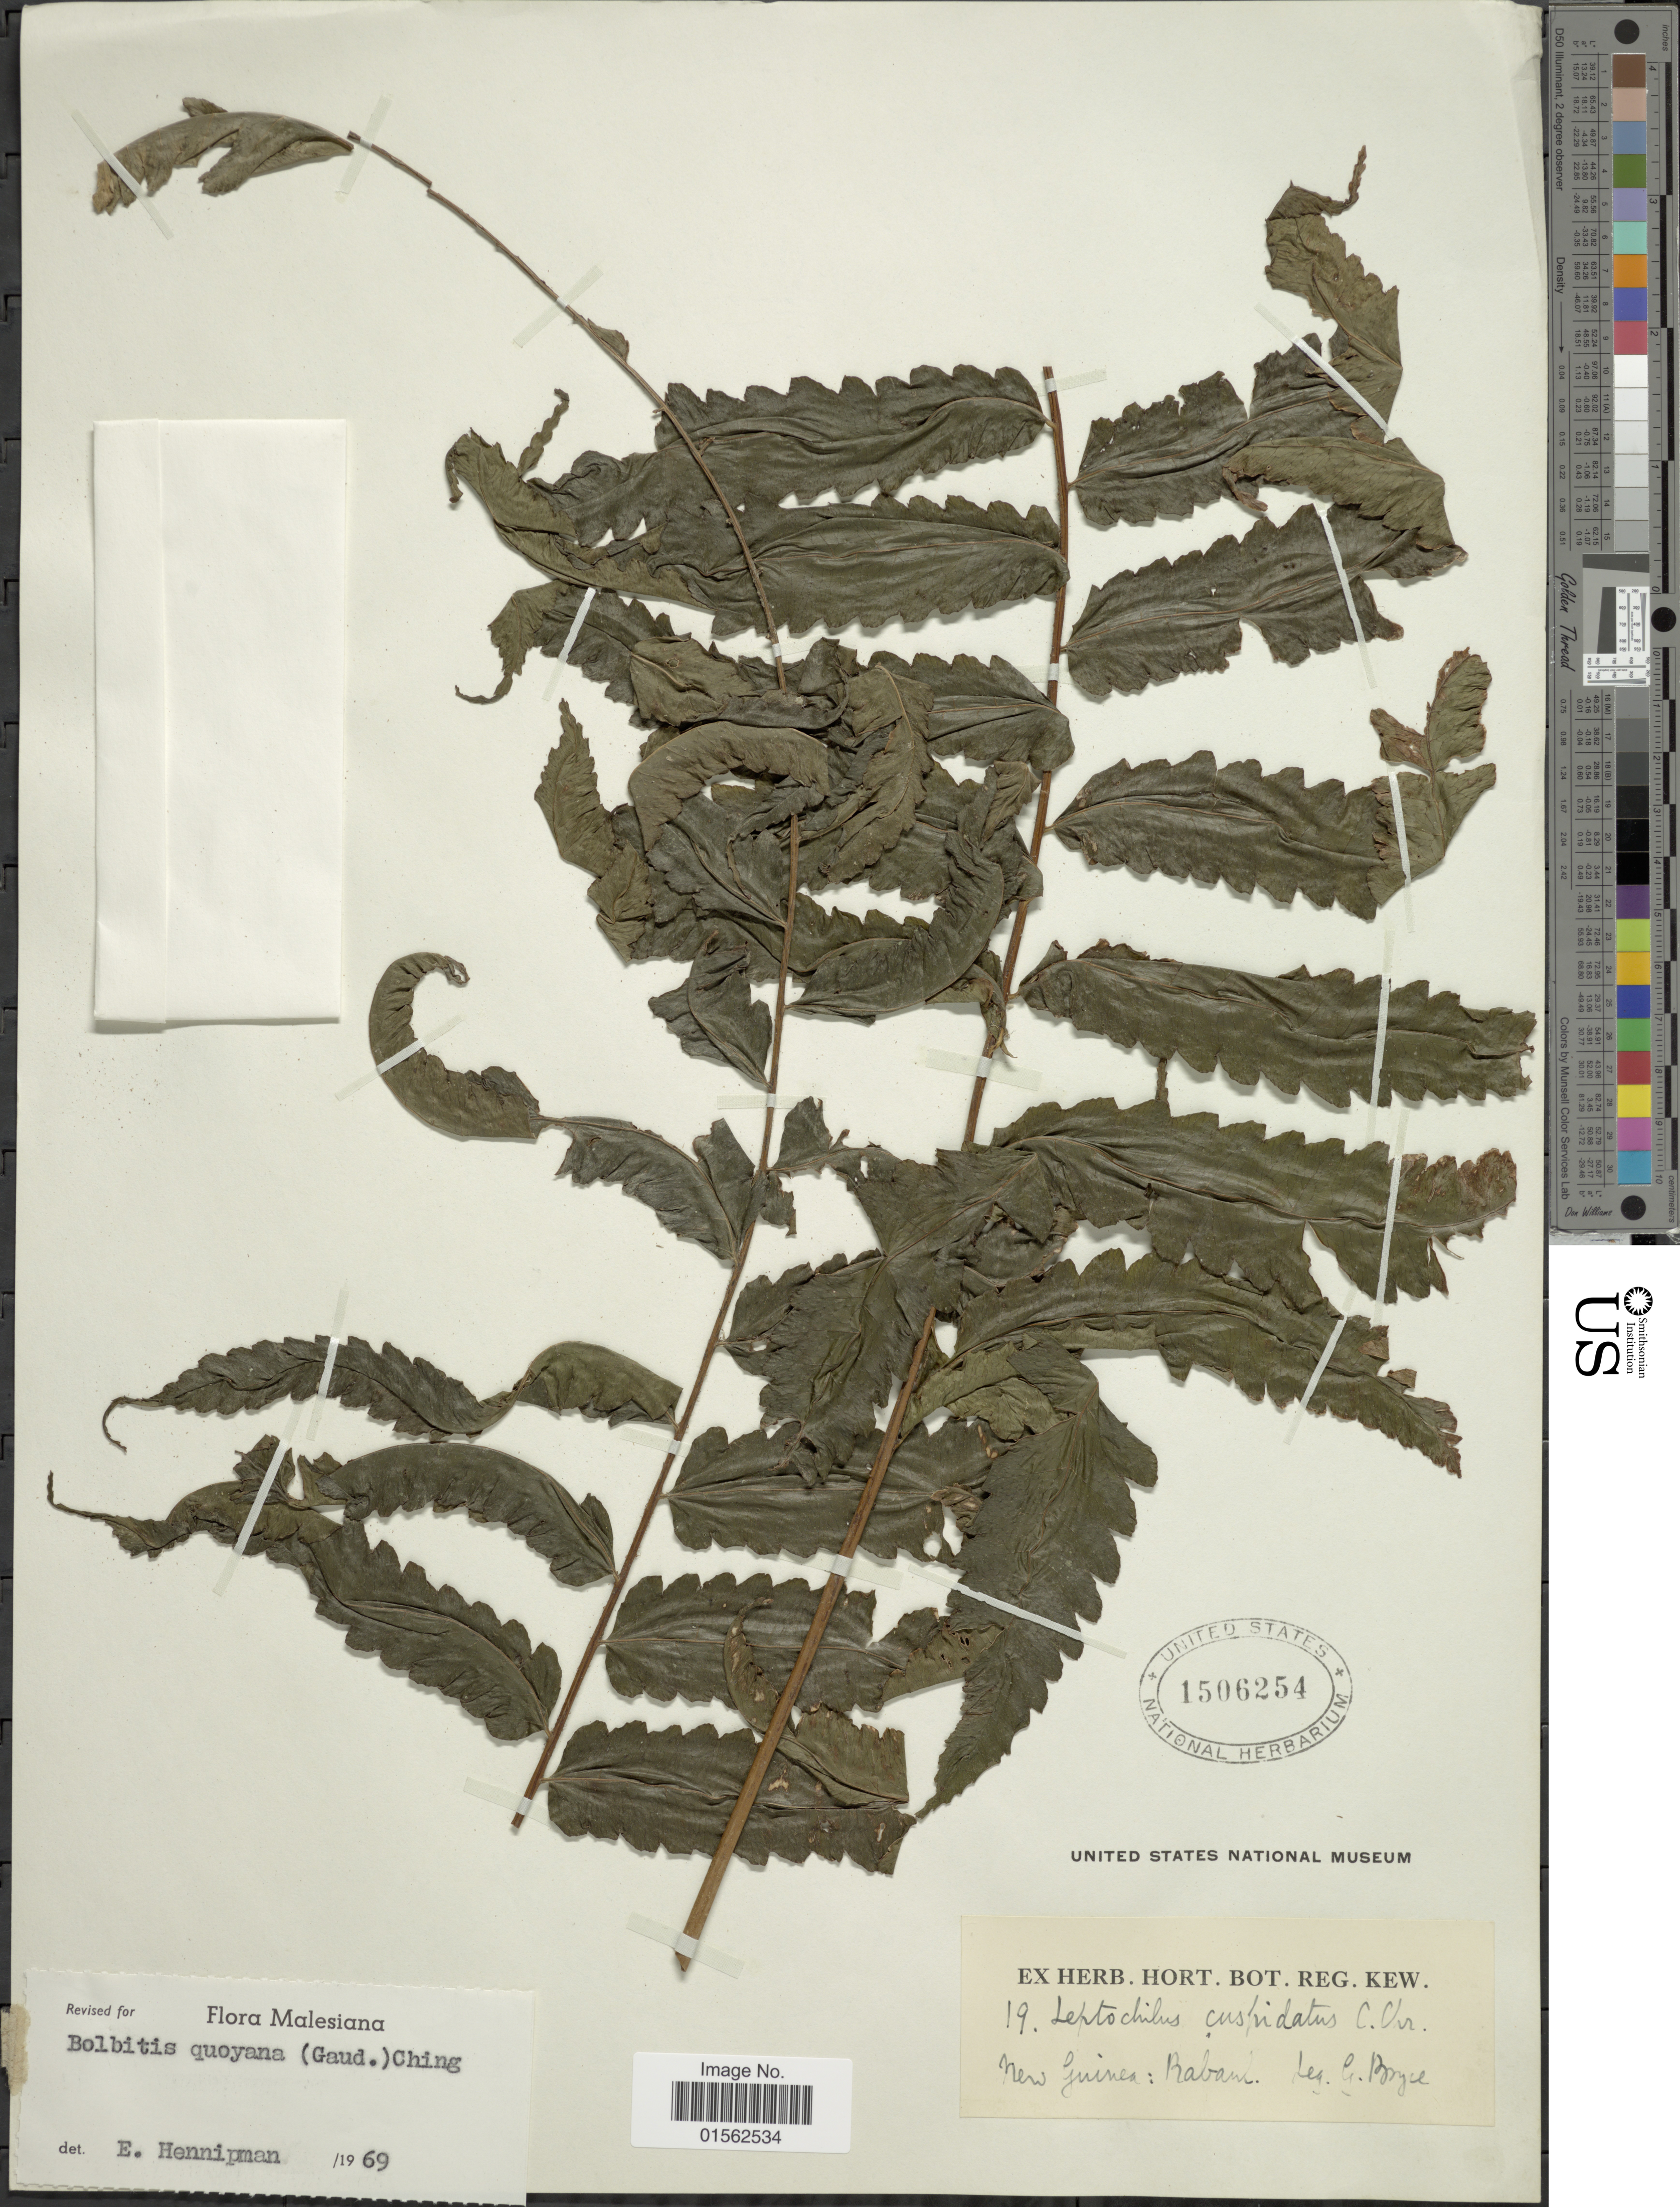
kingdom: Plantae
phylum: Tracheophyta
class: Polypodiopsida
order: Polypodiales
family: Dryopteridaceae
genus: Bolbitis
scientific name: Bolbitis quoyana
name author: (Gaudich.) Ching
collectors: G. Bryce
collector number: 19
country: Papua New Guinea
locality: New Guinea: Raban [interpreted]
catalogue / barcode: US 1506254